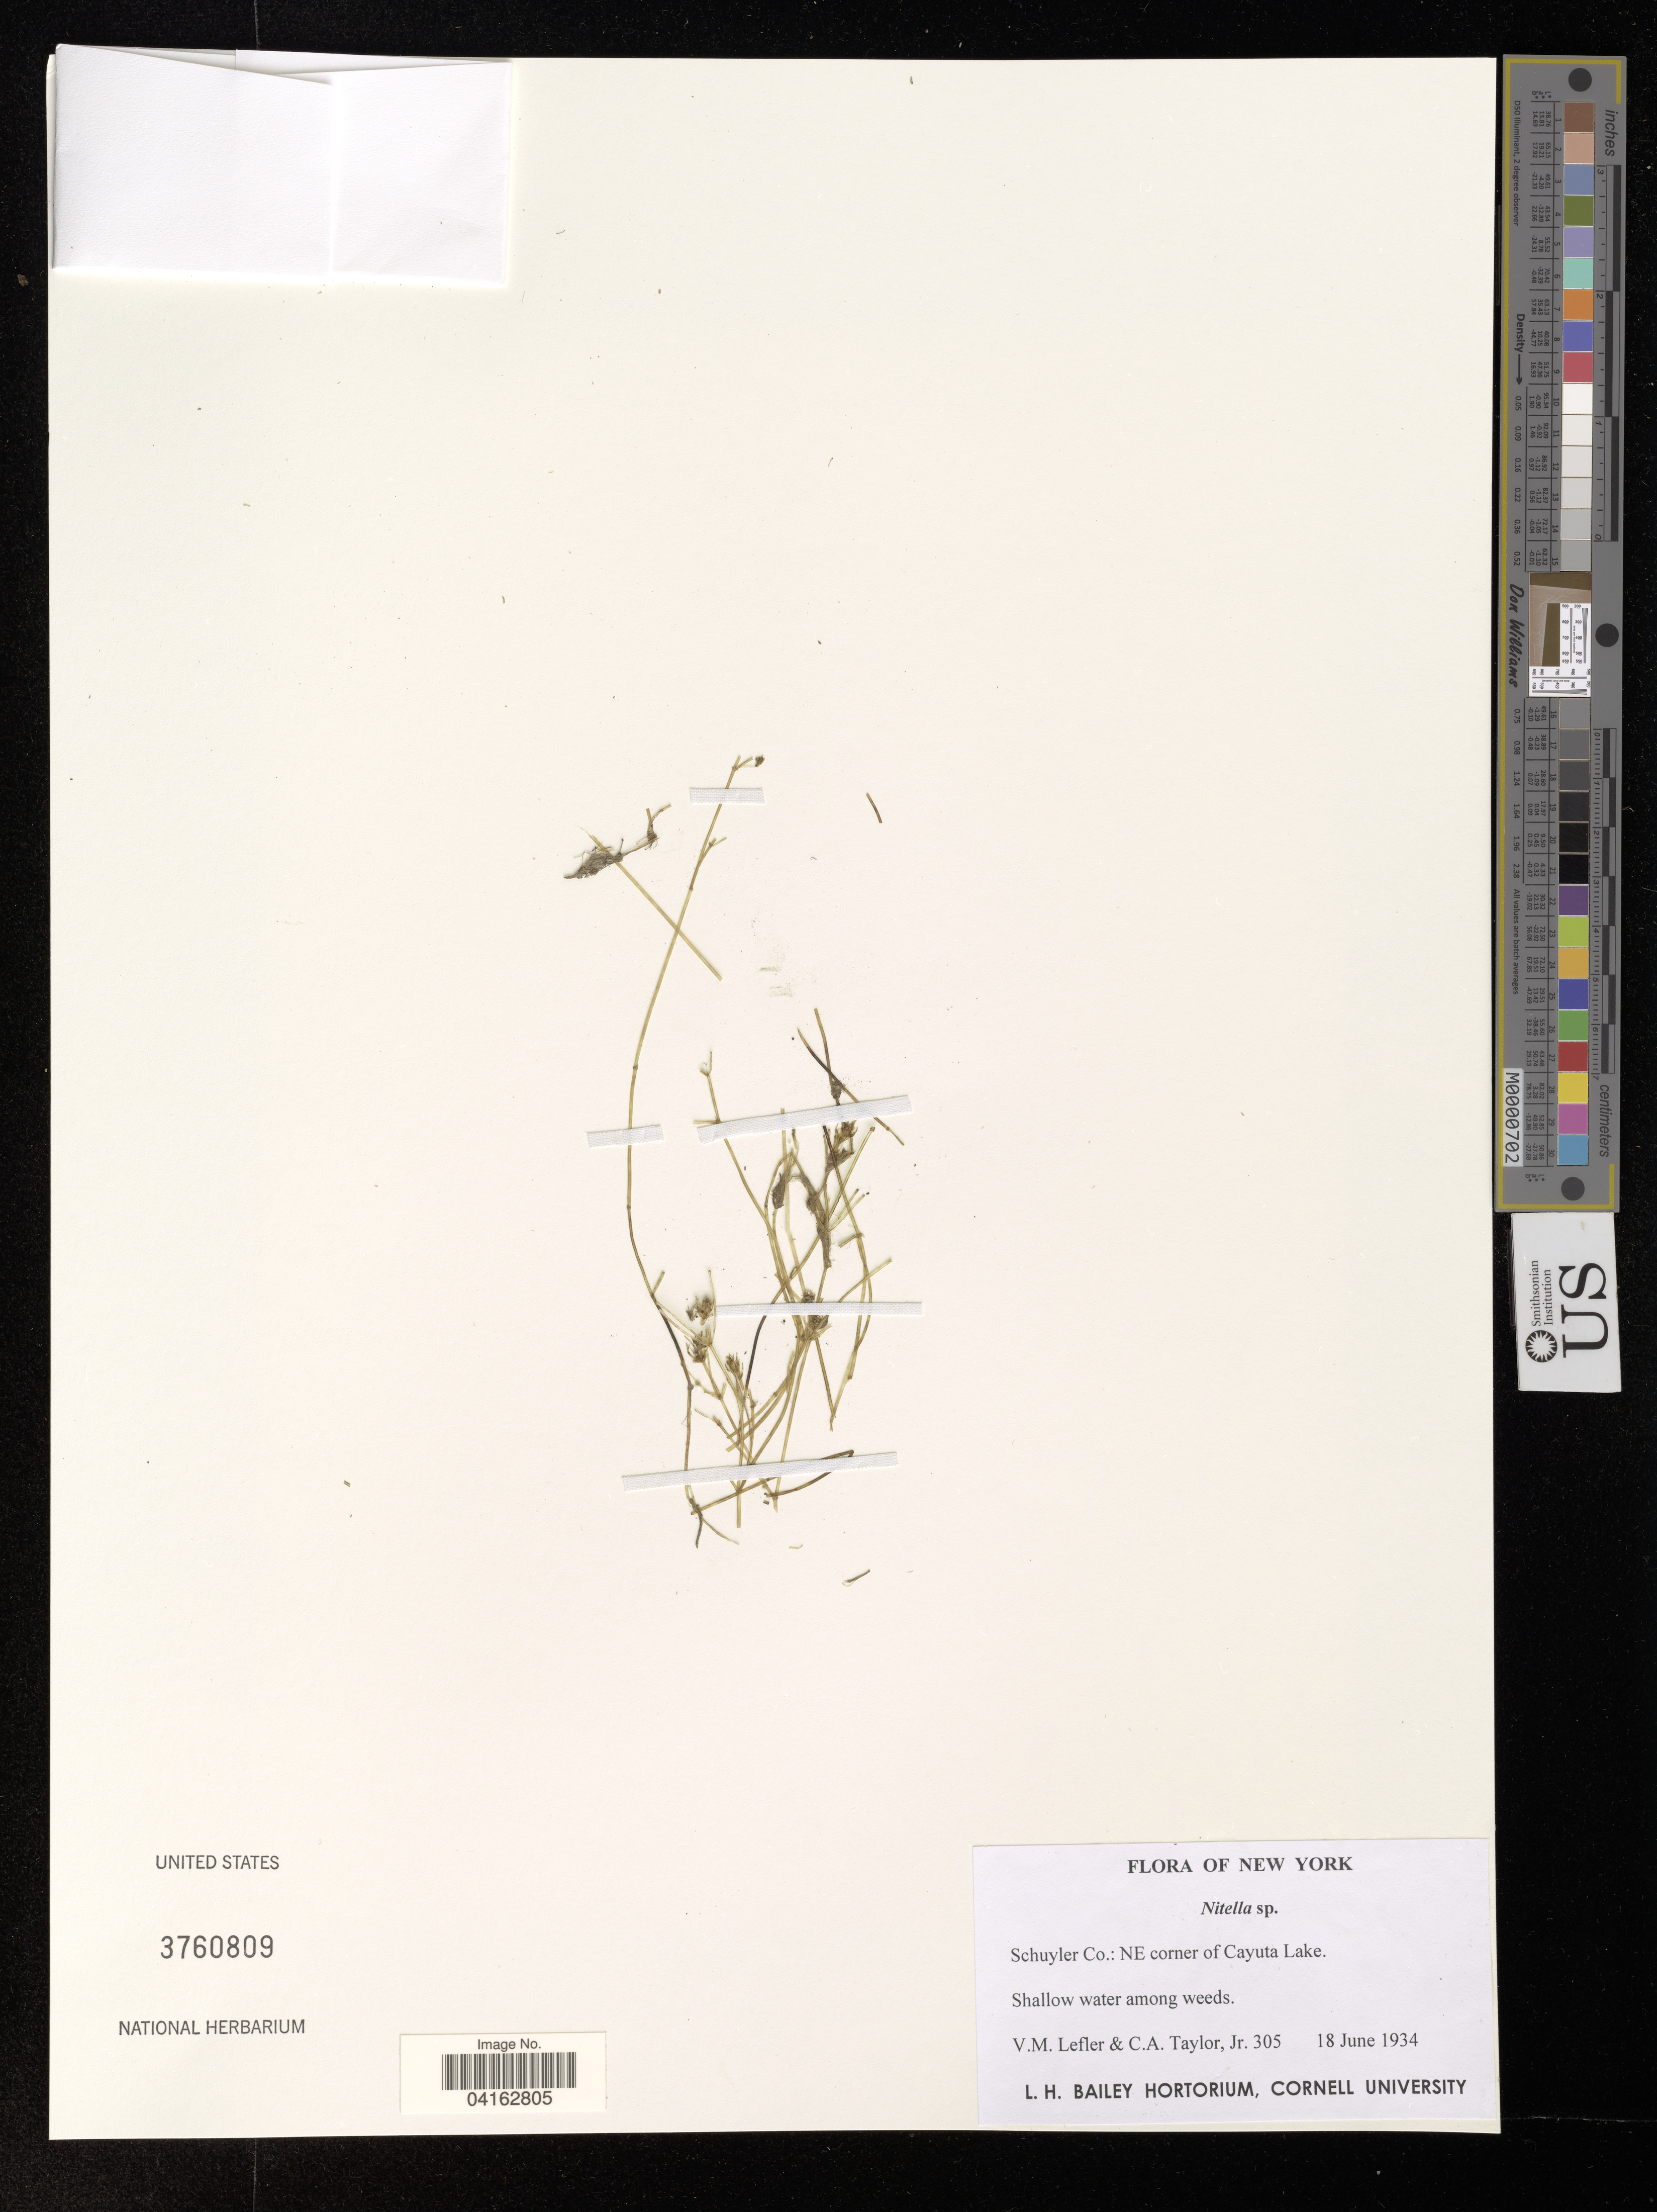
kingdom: Plantae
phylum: Charophyta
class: Charophyceae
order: Charales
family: Characeae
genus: Nitella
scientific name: Nitella sp.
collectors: V. Lefler & J. Taylor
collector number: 305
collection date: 1934-06-18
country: United States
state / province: New York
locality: Schuyler Co.: NE corner of Cayuta Lake.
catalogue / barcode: US 3760809